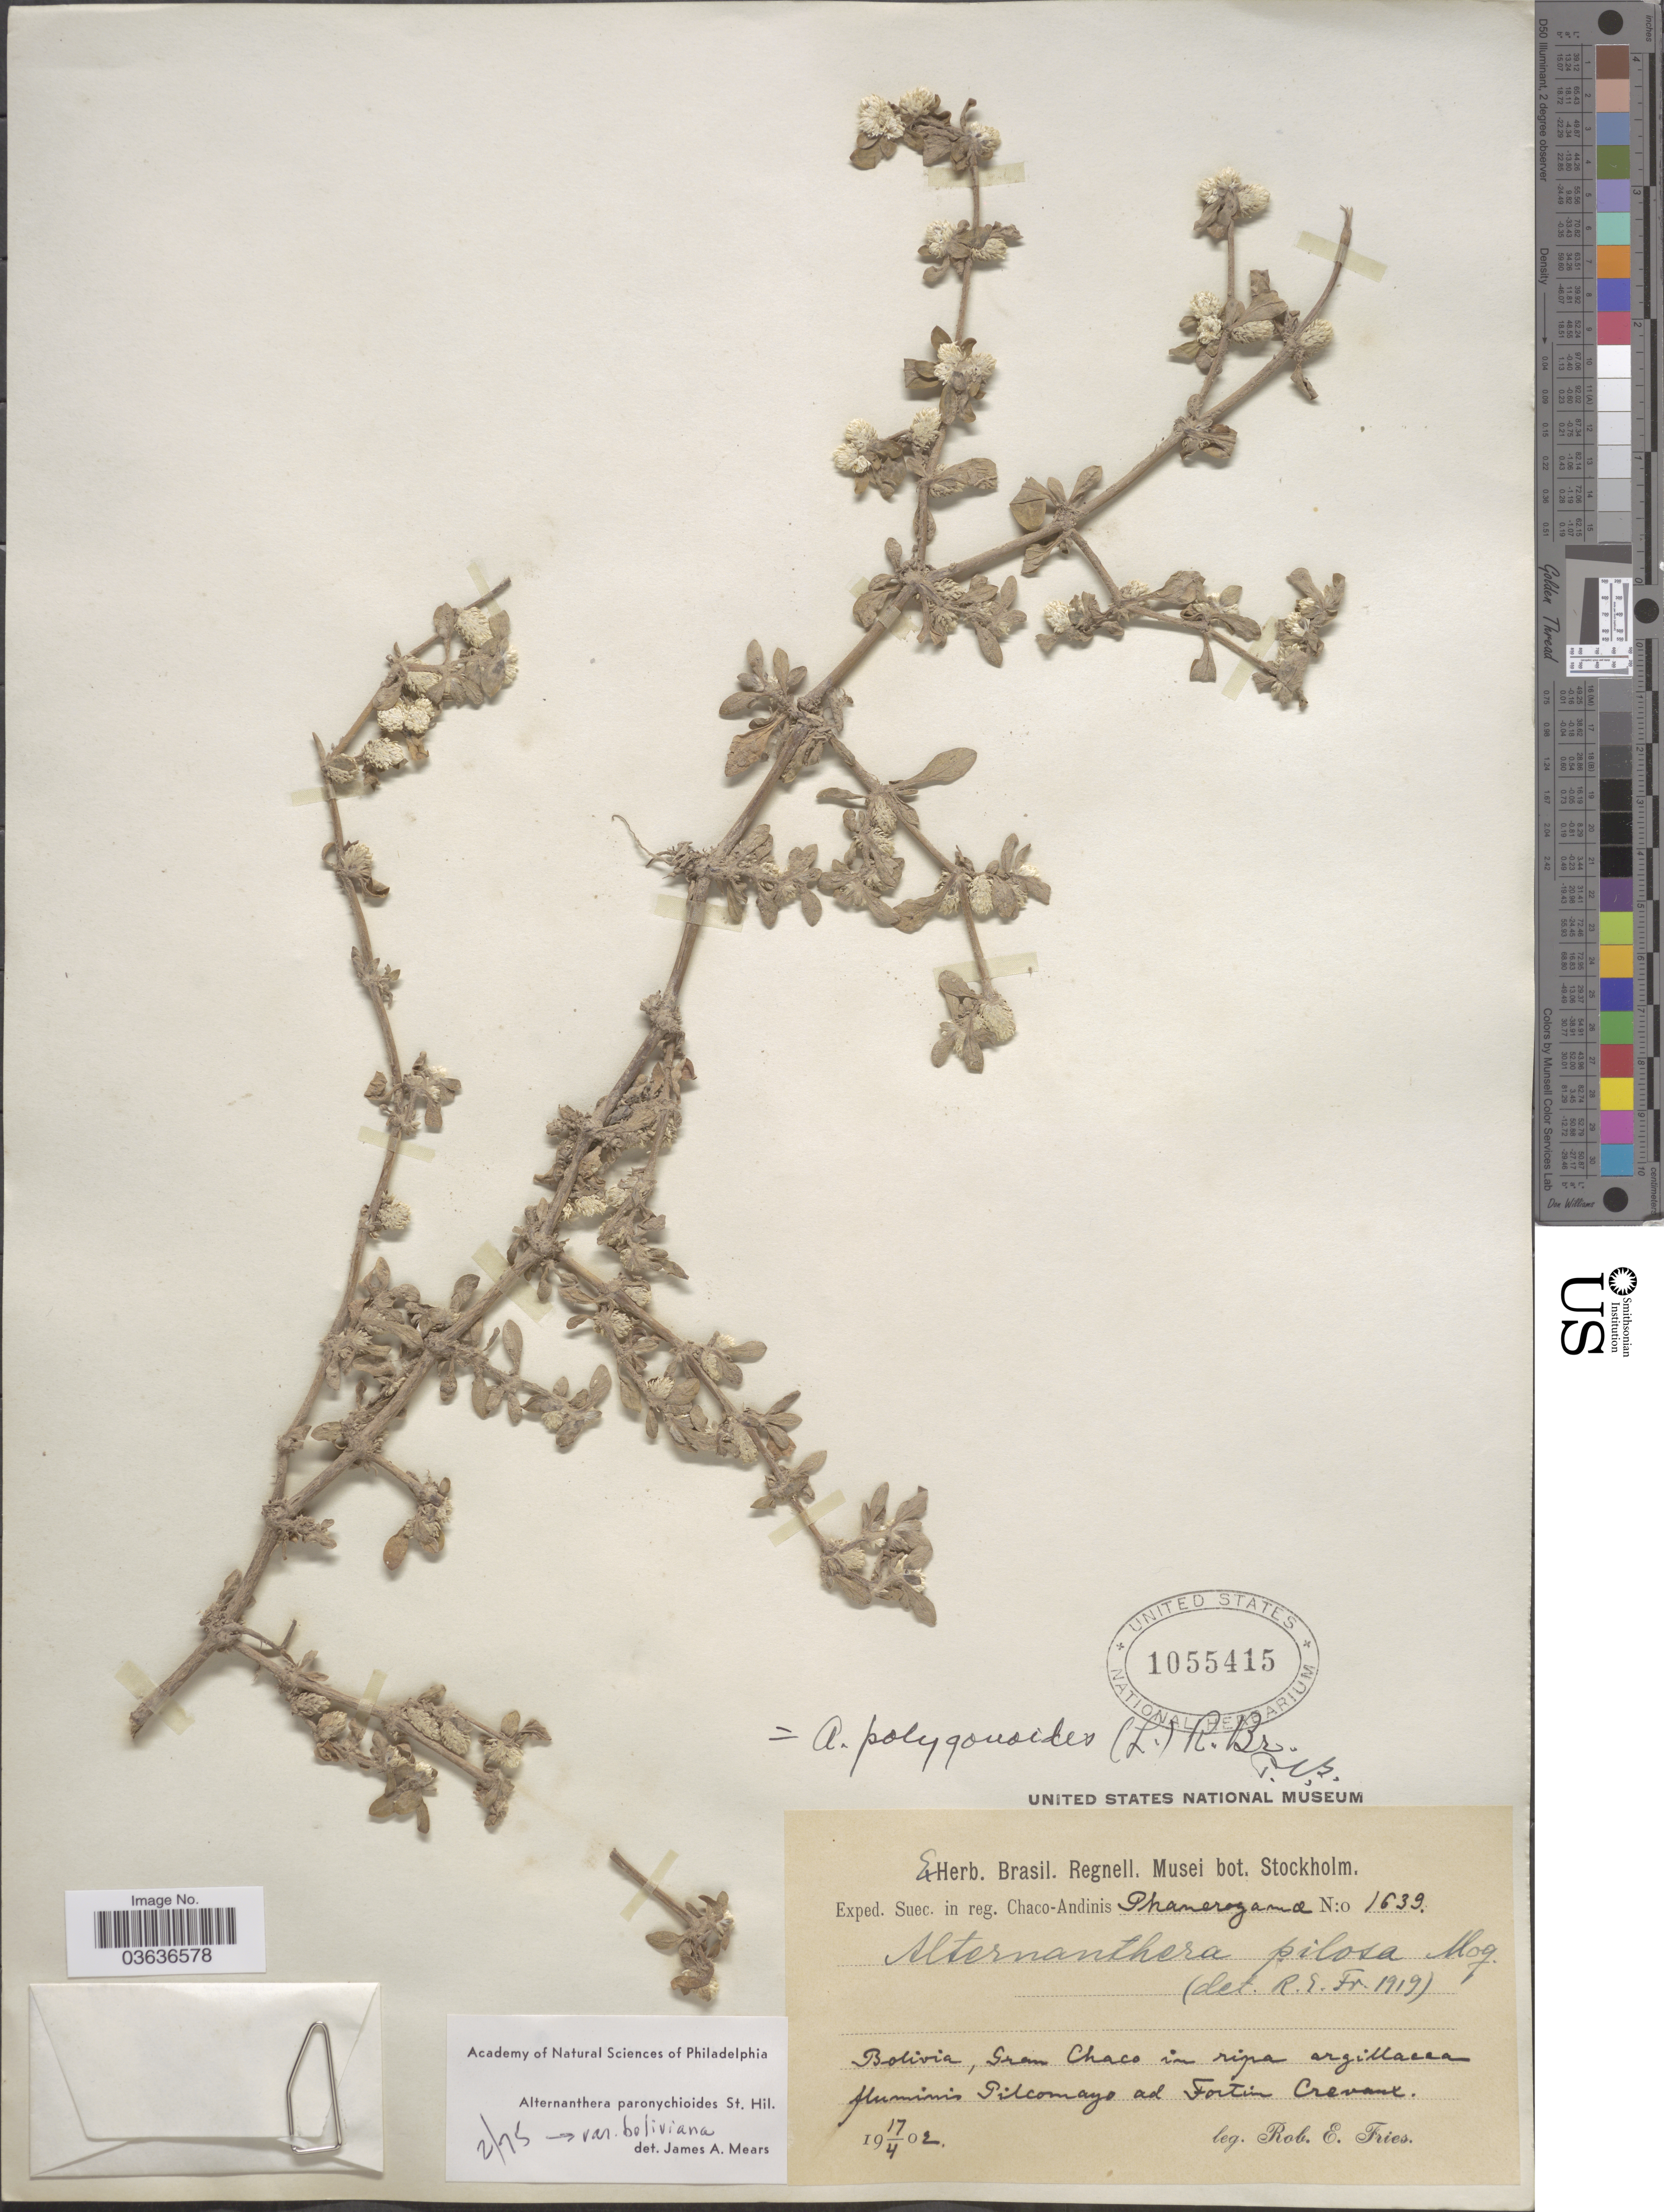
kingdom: Plantae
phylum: Tracheophyta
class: Magnoliopsida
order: Caryophyllales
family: Amaranthaceae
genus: Alternanthera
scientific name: Alternanthera polygonoides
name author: (L.) R. Br. ex Sweet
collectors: R. E. Fries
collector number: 1639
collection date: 1902-04-17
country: Bolivia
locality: Gran Chaco in ripa argillacea fluminis Pilcomayo ad Fortin Crevaux.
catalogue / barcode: US 1055415